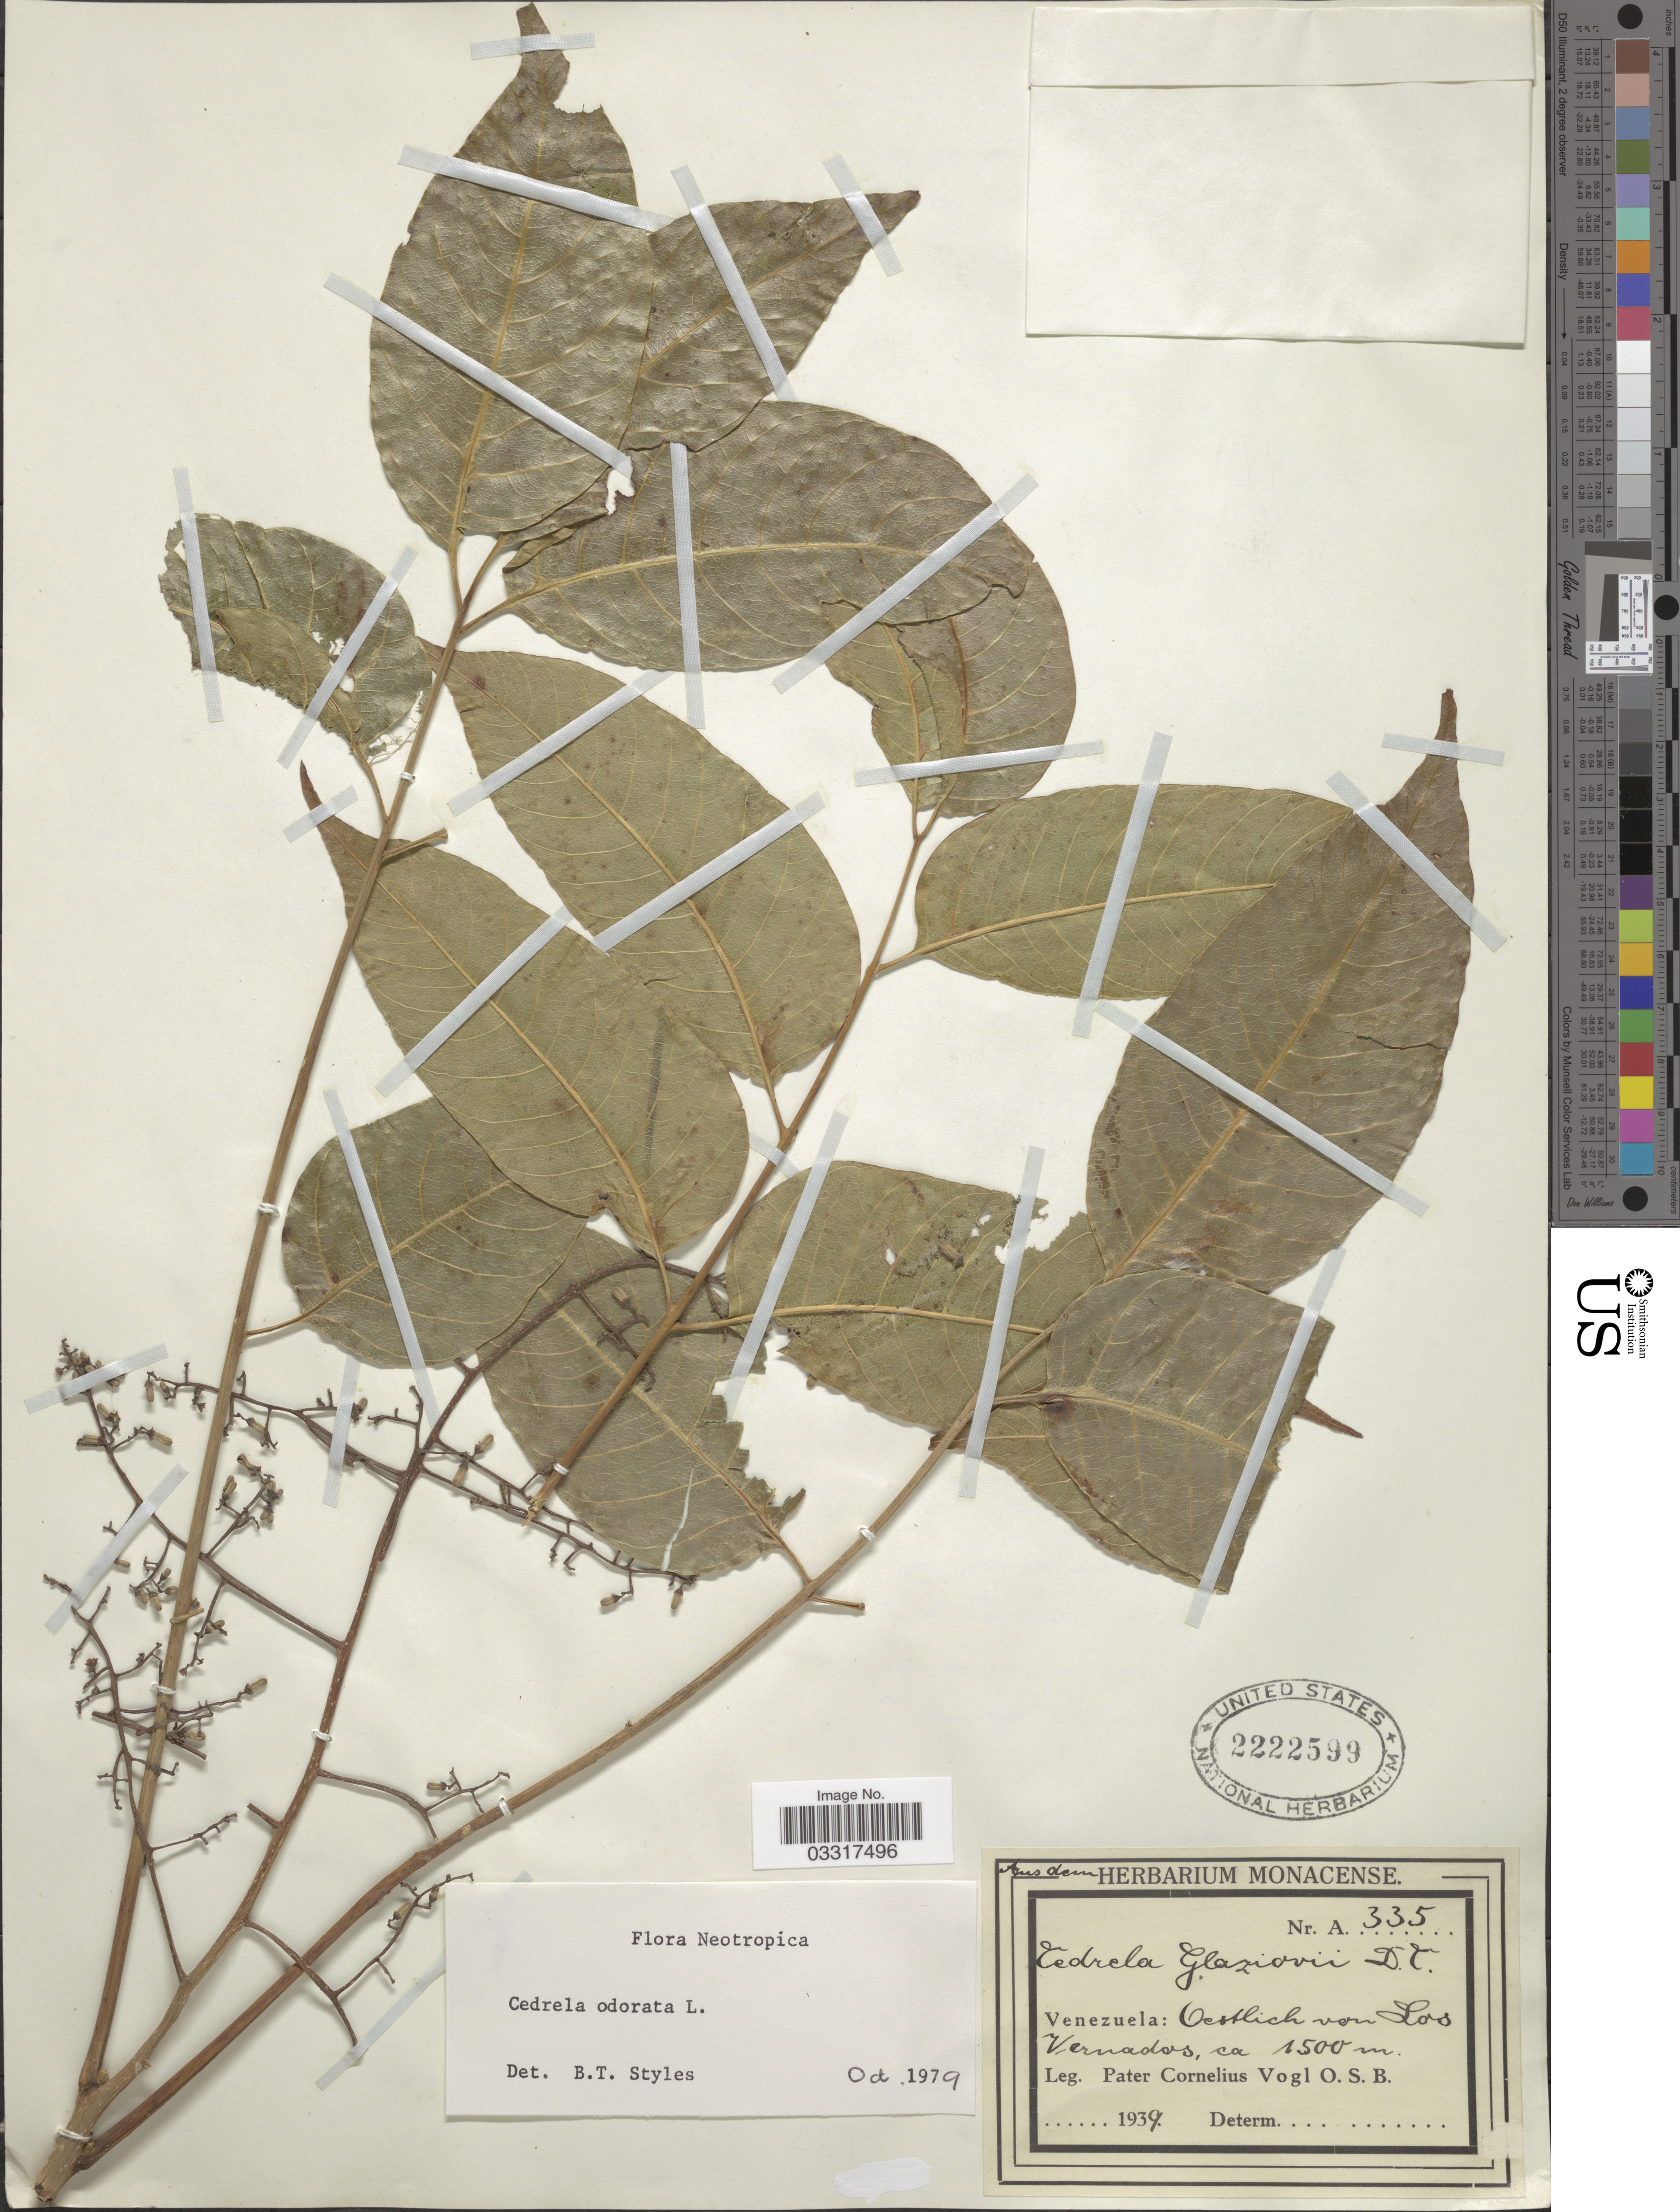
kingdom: Plantae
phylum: Tracheophyta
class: Magnoliopsida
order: Sapindales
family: Meliaceae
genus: Cedrela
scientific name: Cedrela odorata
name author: L.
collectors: P. Vogl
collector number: A335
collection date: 1939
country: Venezuela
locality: Oestlich von Los Vernados.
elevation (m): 1500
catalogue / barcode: US 2222599